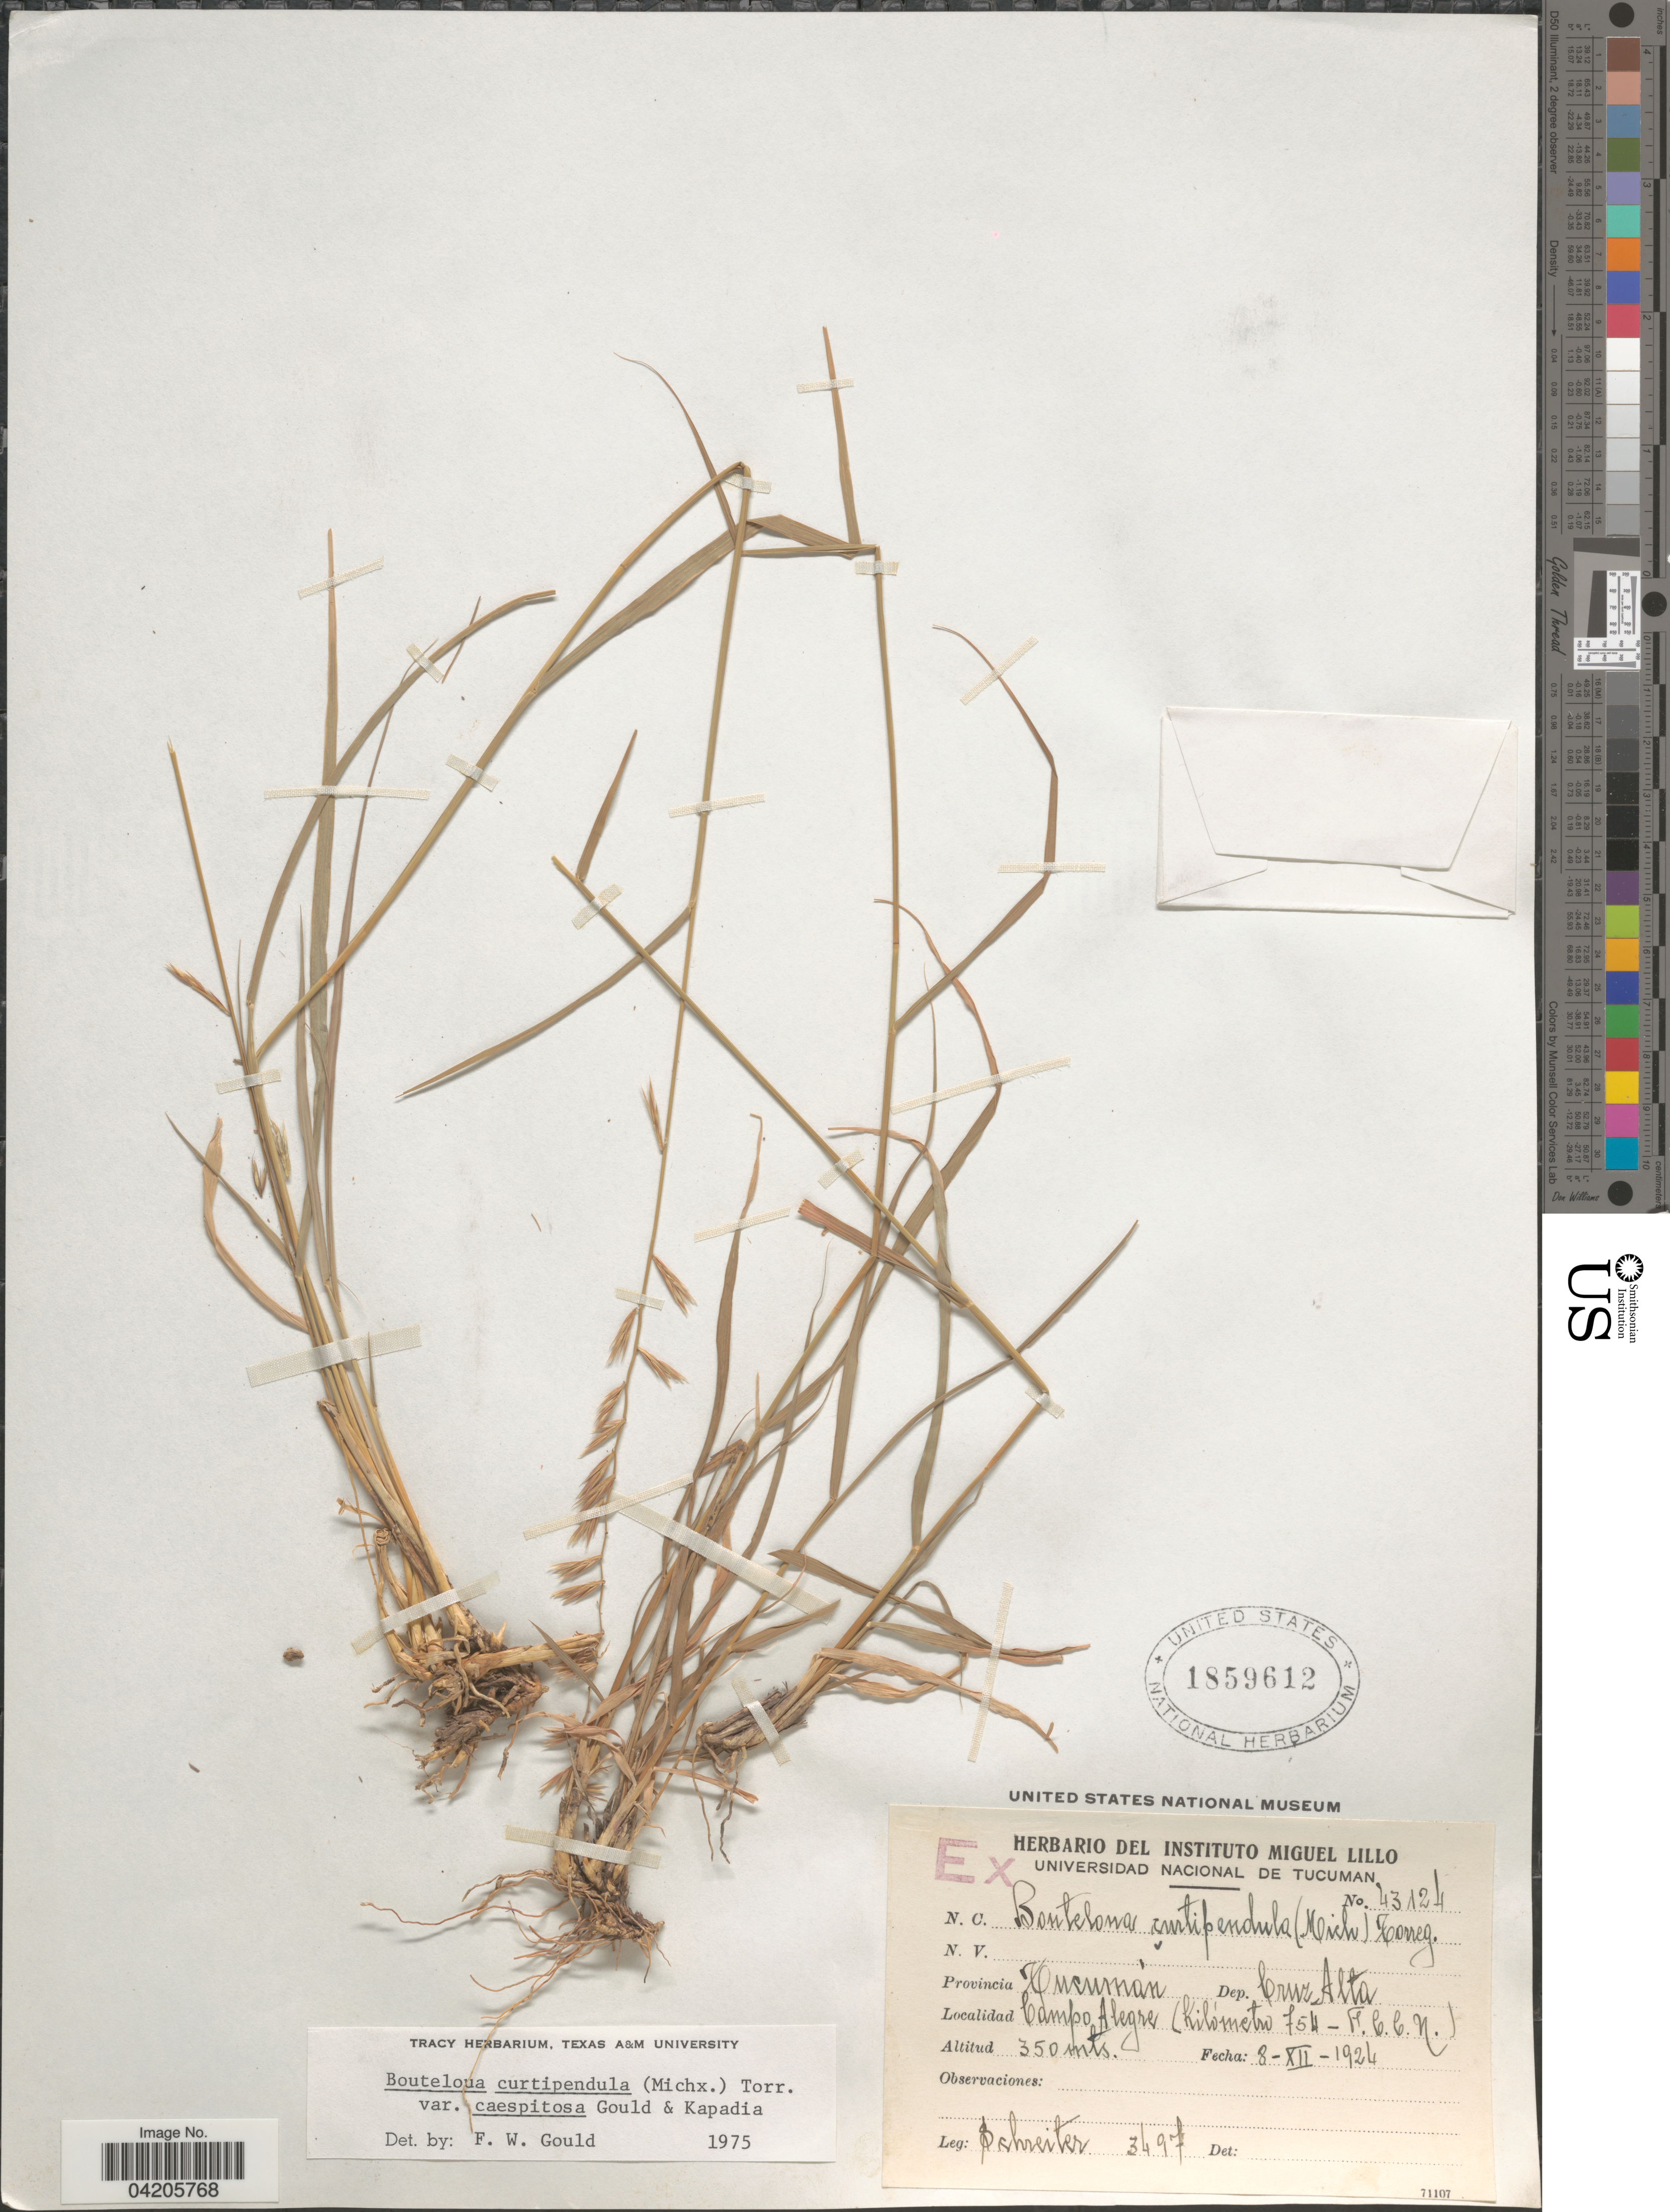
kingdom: Plantae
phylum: Tracheophyta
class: Liliopsida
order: Poales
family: Poaceae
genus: Bouteloua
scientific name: Bouteloua curtipendula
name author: (Michx.) Torr.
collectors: -. Schreiter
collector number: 3497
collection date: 1924-12-08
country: Argentina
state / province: Tucuman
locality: Dep. Cruz Alta. Camp Alegre (Kilómetro 754 - F.C.C.N.).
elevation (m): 350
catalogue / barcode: US 1859612